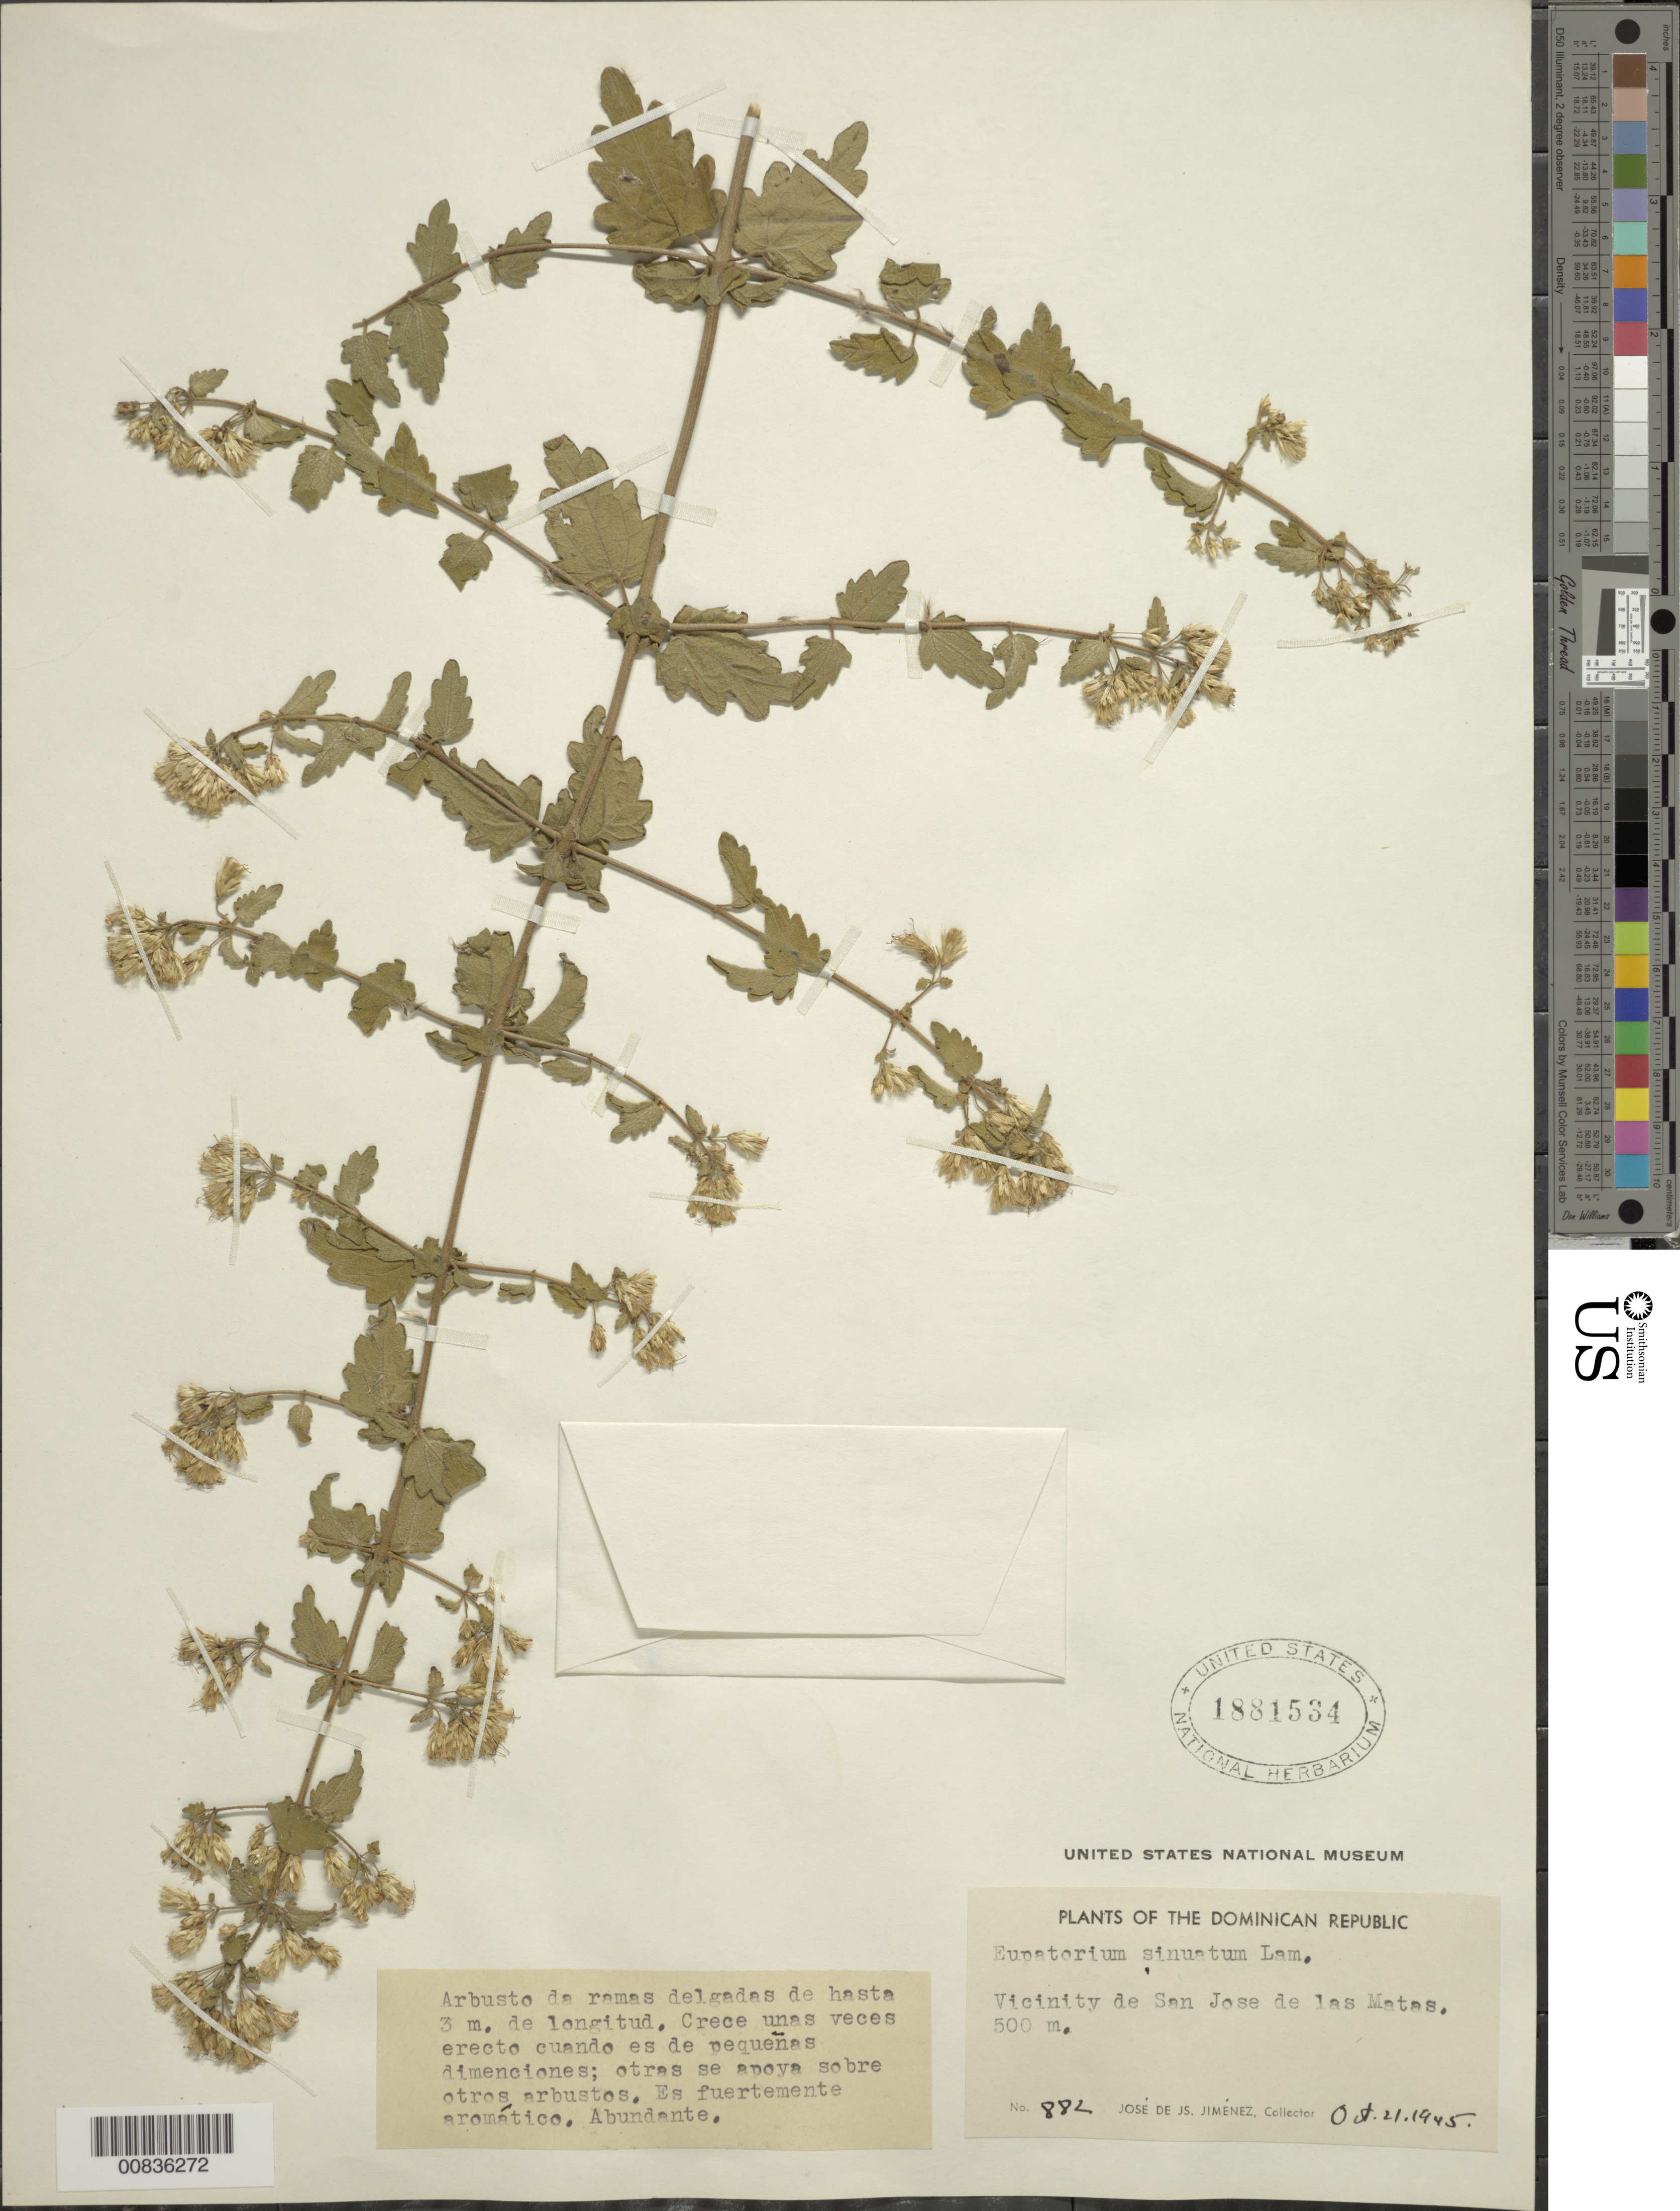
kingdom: Plantae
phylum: Tracheophyta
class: Magnoliopsida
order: Asterales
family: Asteraceae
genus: Chromolaena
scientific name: Chromolaena sinuata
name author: (Lam.) R.M. King & H. Rob.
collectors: J. J. Jiménez Almonte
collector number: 882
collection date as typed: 21 Oct 1945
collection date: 1945-10-21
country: Dominican Republic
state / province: Santiago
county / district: San José de las Matas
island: Hispaniola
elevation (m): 500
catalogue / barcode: US 1881534